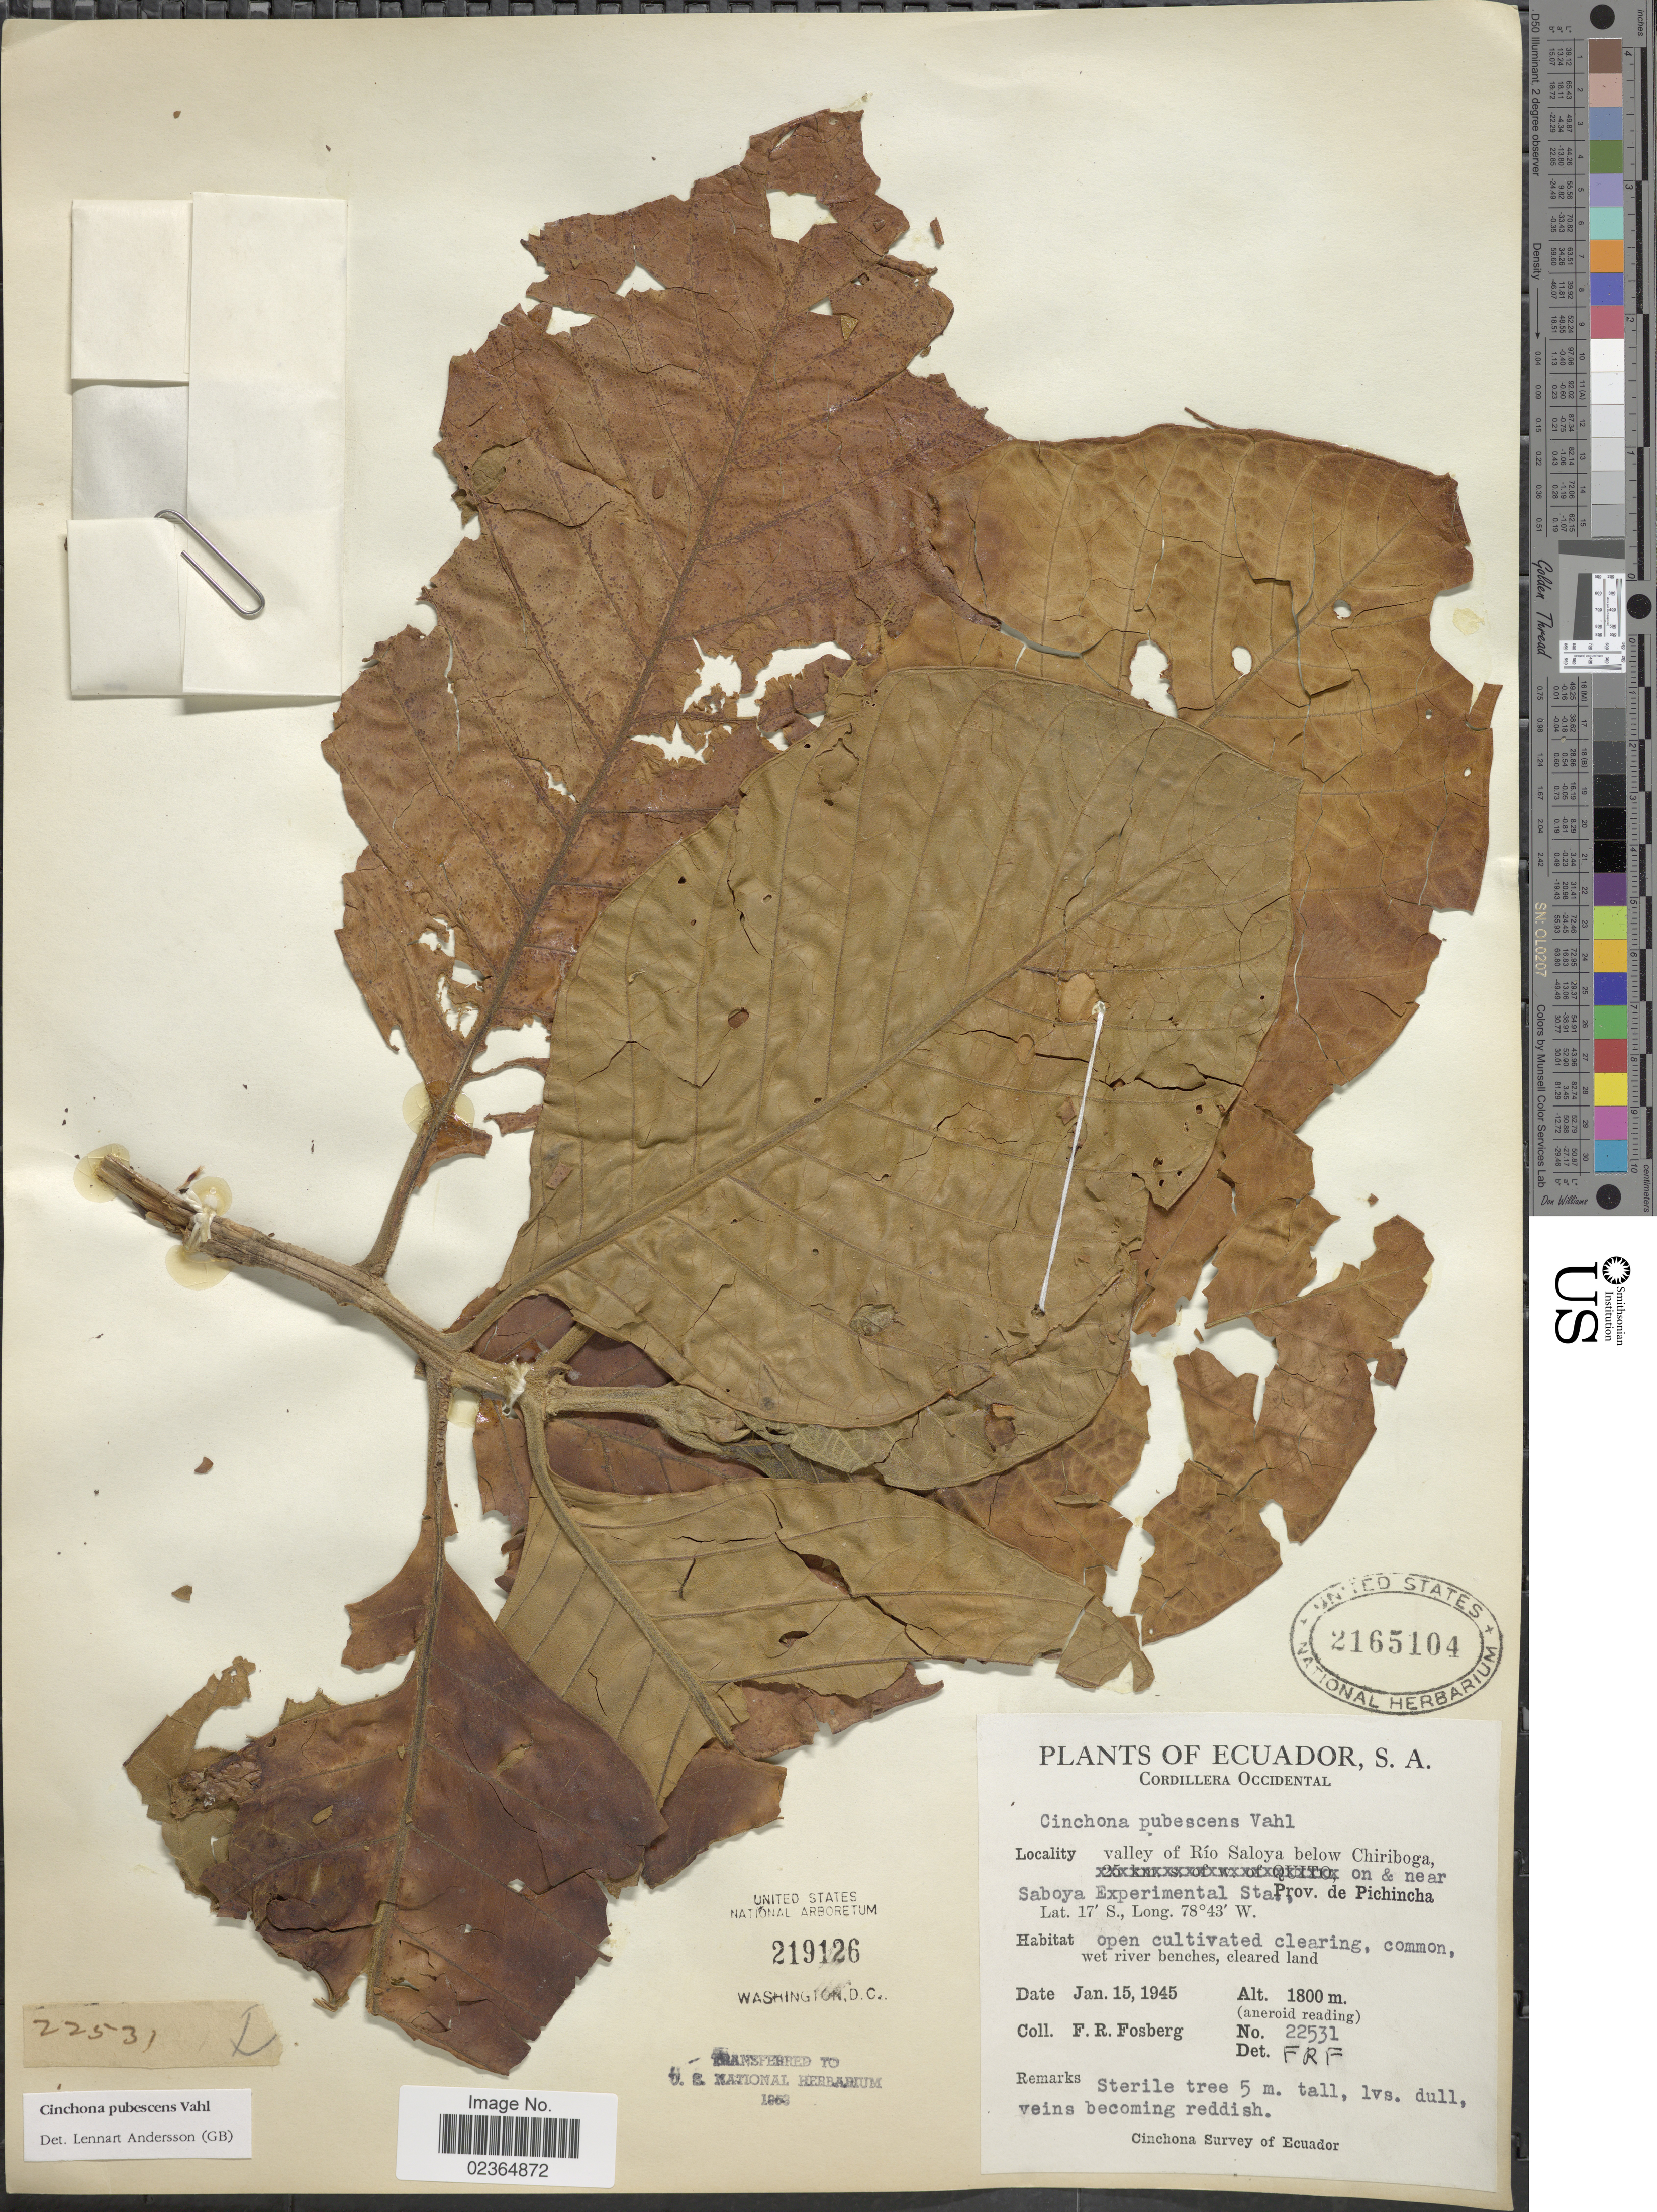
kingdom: Plantae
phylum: Tracheophyta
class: Magnoliopsida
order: Gentianales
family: Rubiaceae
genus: Cinchona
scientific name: Cinchona pubescens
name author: Vahl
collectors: F. R. Fosberg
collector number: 22531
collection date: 1945-01-15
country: Ecuador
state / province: Pichincha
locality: Cordillera Occidental. valley of Río Saloya below Chiriboga, on & near Saboya Experimental Sta.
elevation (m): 1800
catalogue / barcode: US 2165104